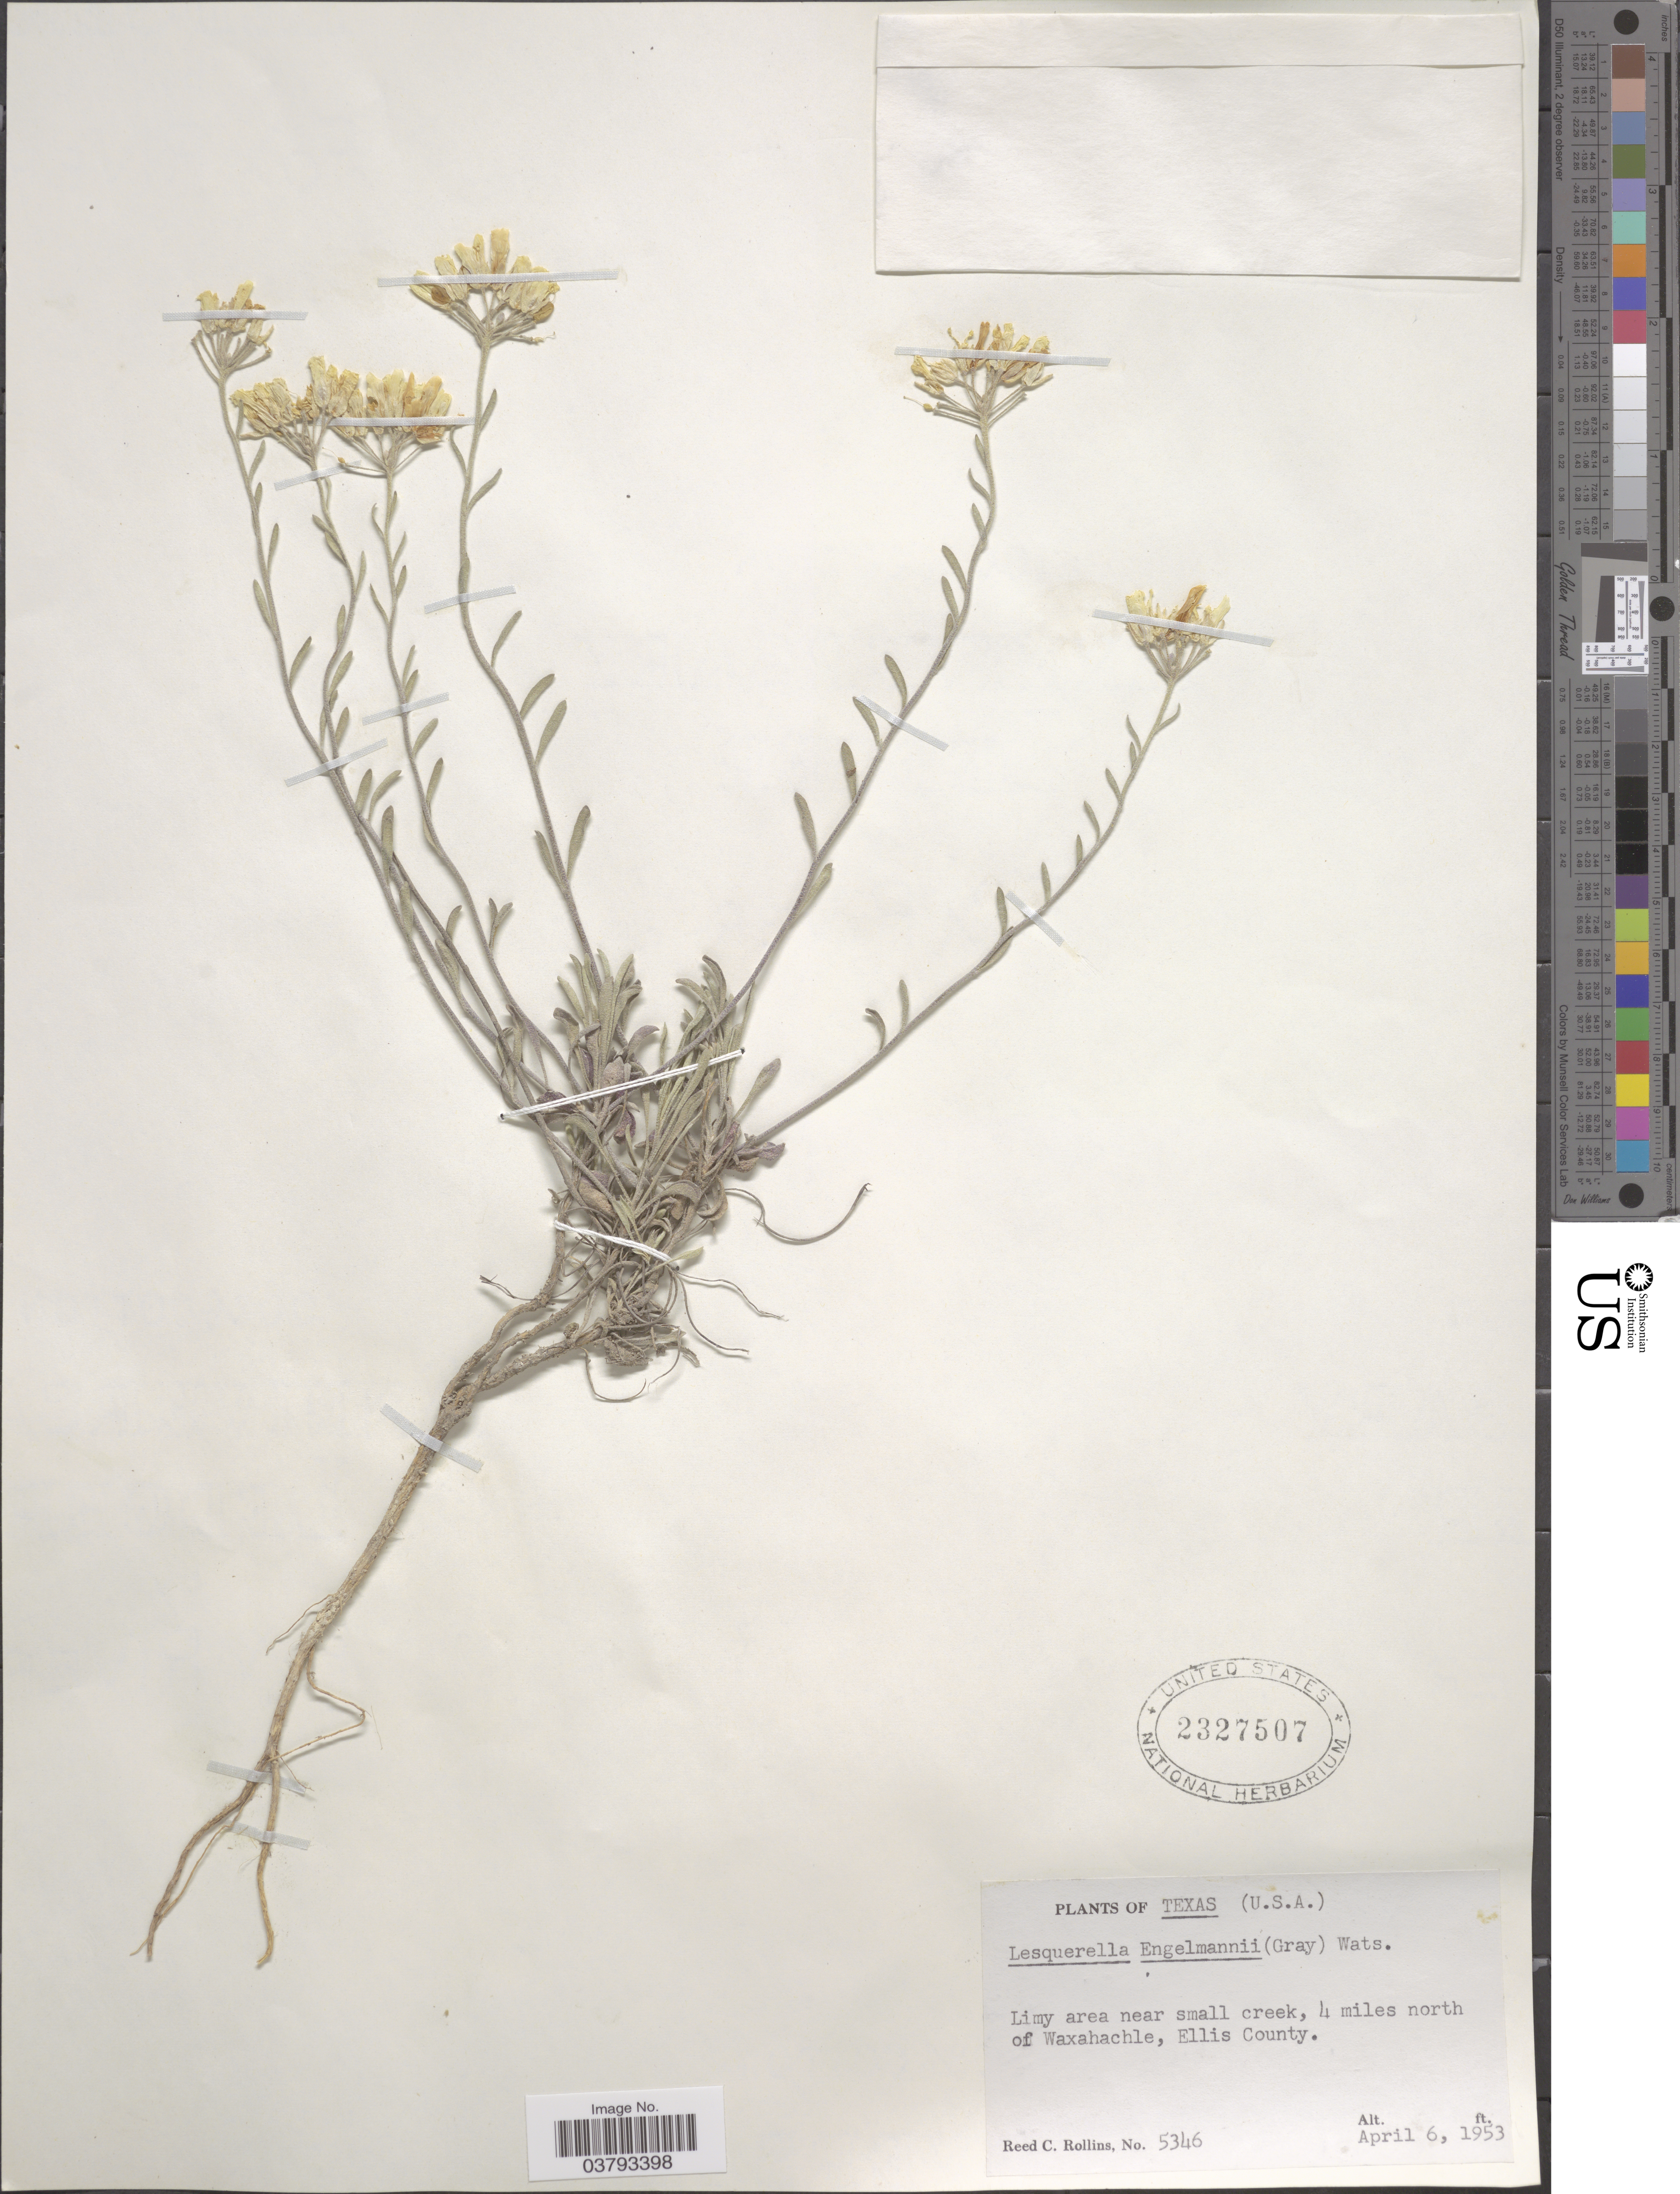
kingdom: Plantae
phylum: Tracheophyta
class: Magnoliopsida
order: Brassicales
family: Brassicaceae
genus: Lesquerella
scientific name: Lesquerella engelmannii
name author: (A. Gray) S. Watson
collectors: R. C. Rollins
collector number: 5346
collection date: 1953-04-06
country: United States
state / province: Texas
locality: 4 miles north of Waxahachle, Ellis County.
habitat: limy area near small creek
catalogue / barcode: US 2327507